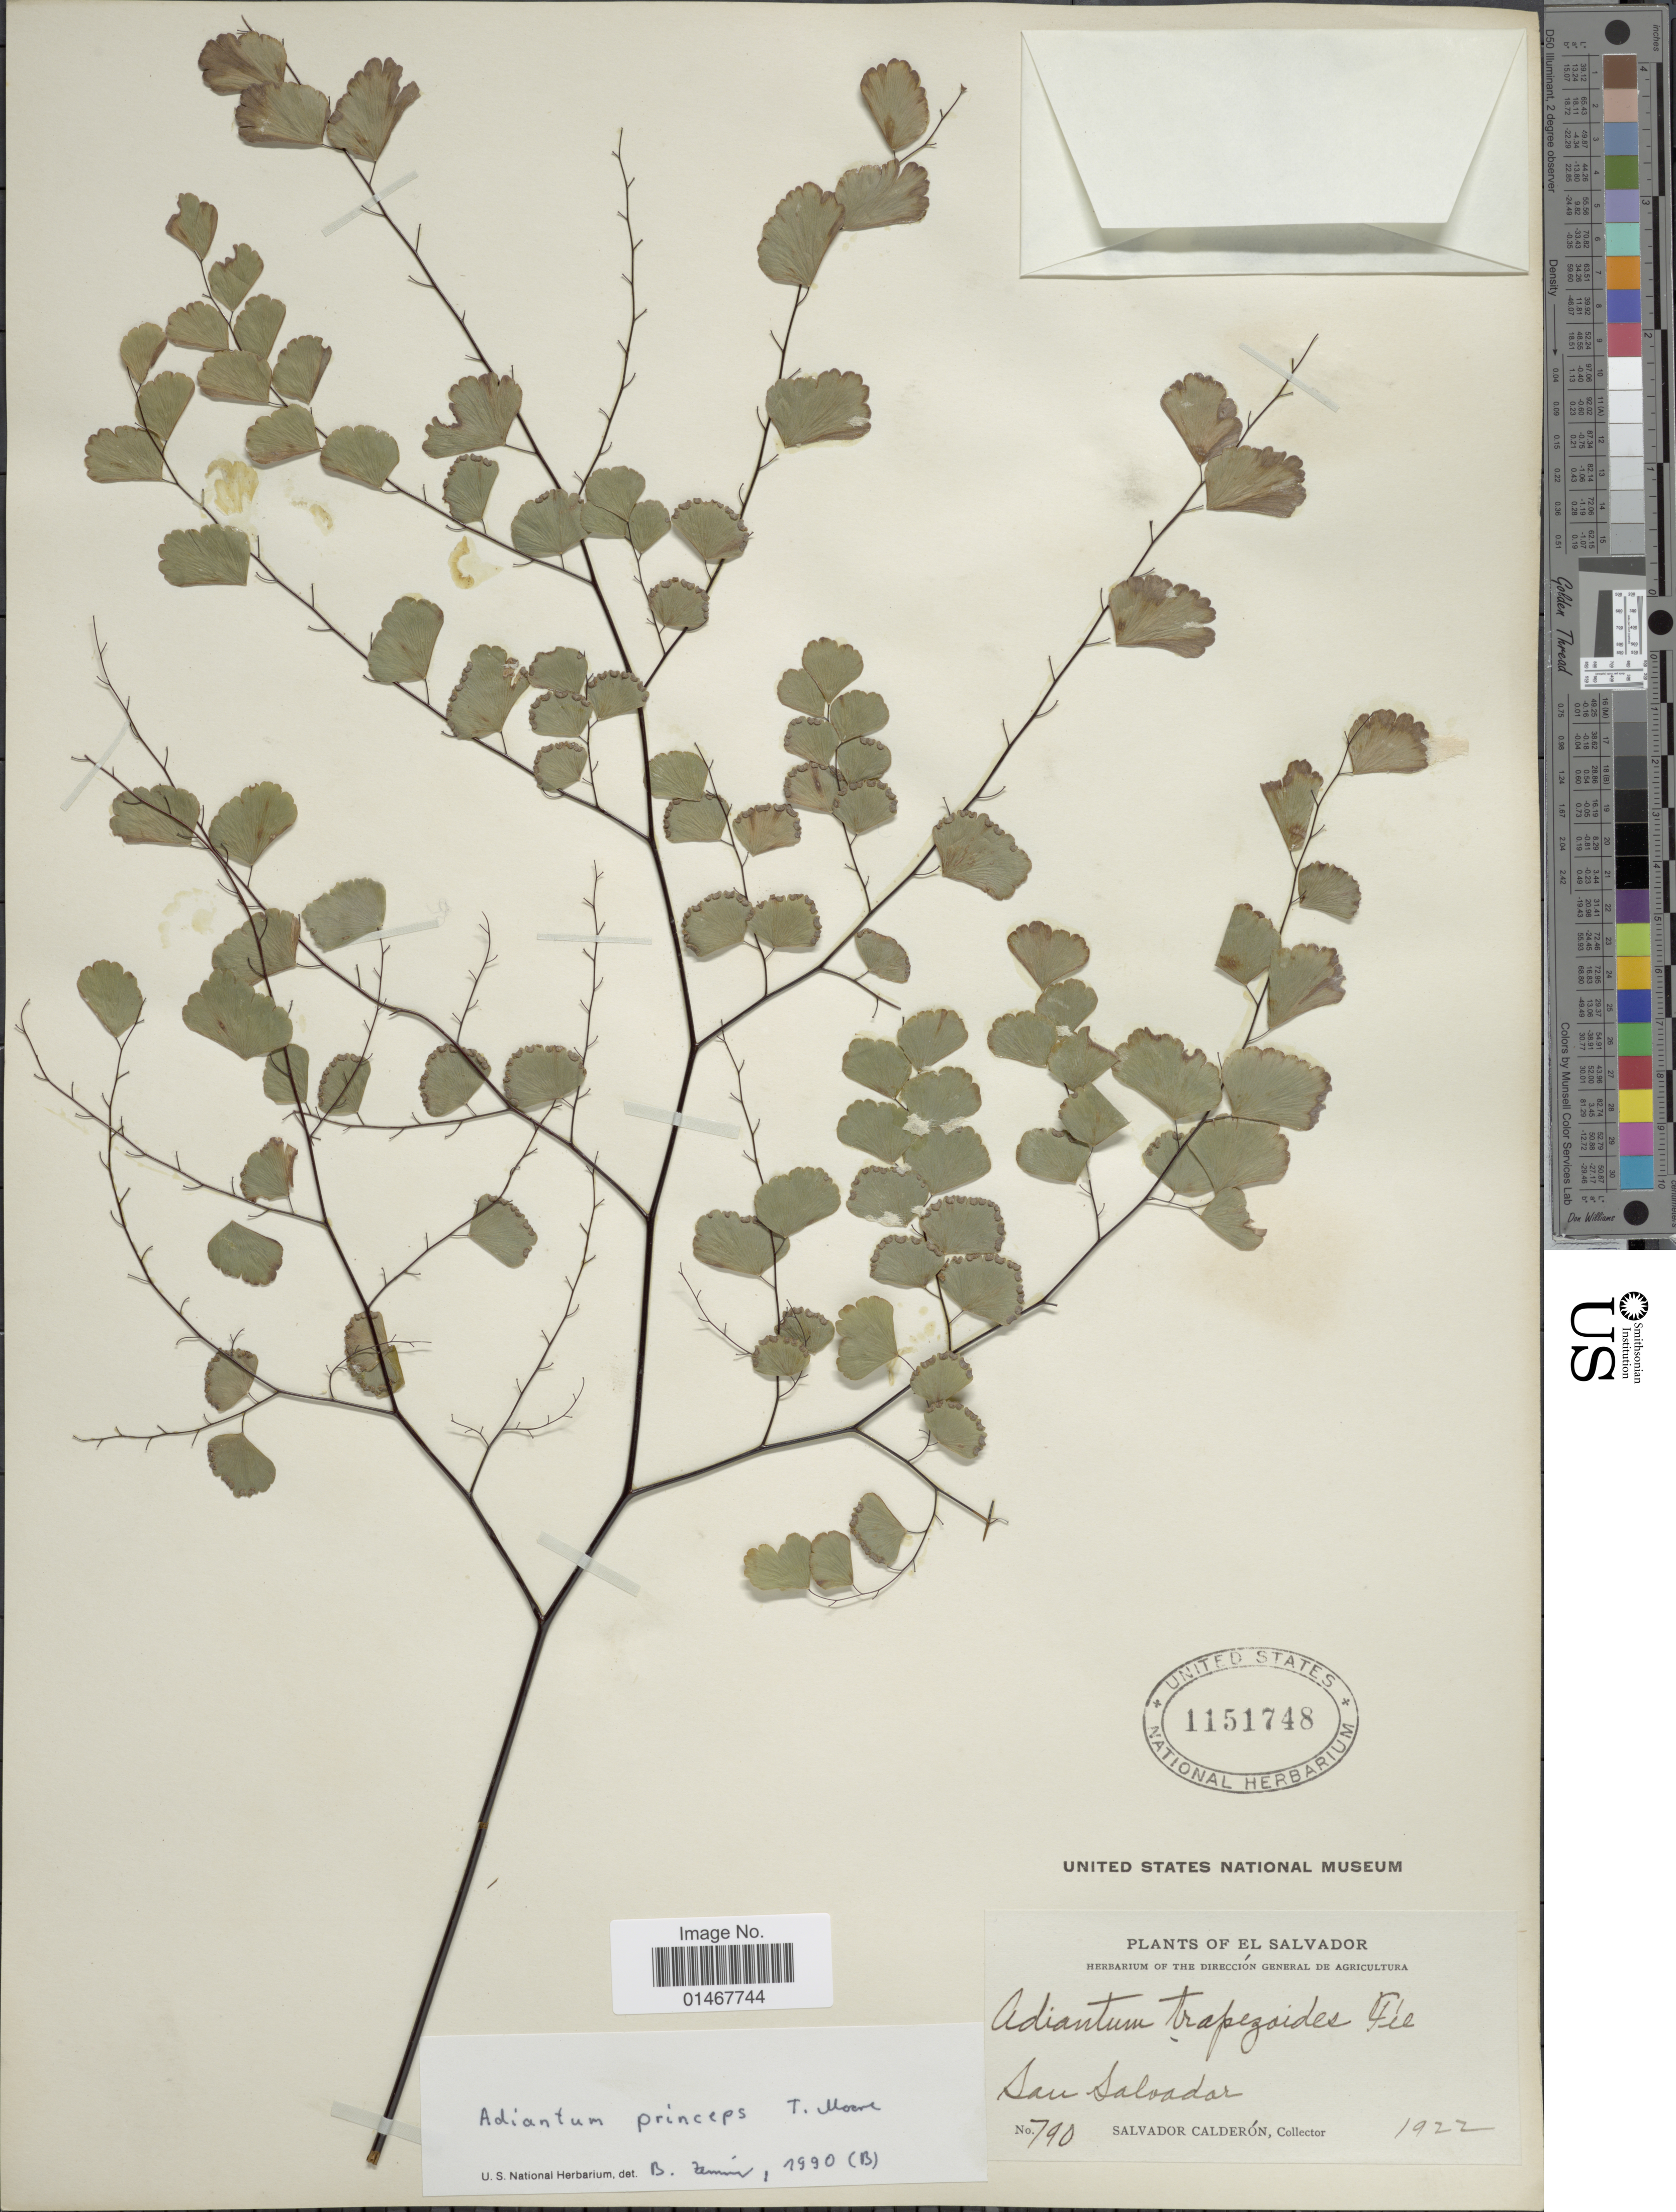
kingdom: Plantae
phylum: Tracheophyta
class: Polypodiopsida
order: Polypodiales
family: Pteridaceae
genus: Adiantum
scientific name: Adiantum princeps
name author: T. Moore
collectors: S. Calderón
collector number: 790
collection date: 1922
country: El Salvador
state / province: San Salvador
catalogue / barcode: US 1151748